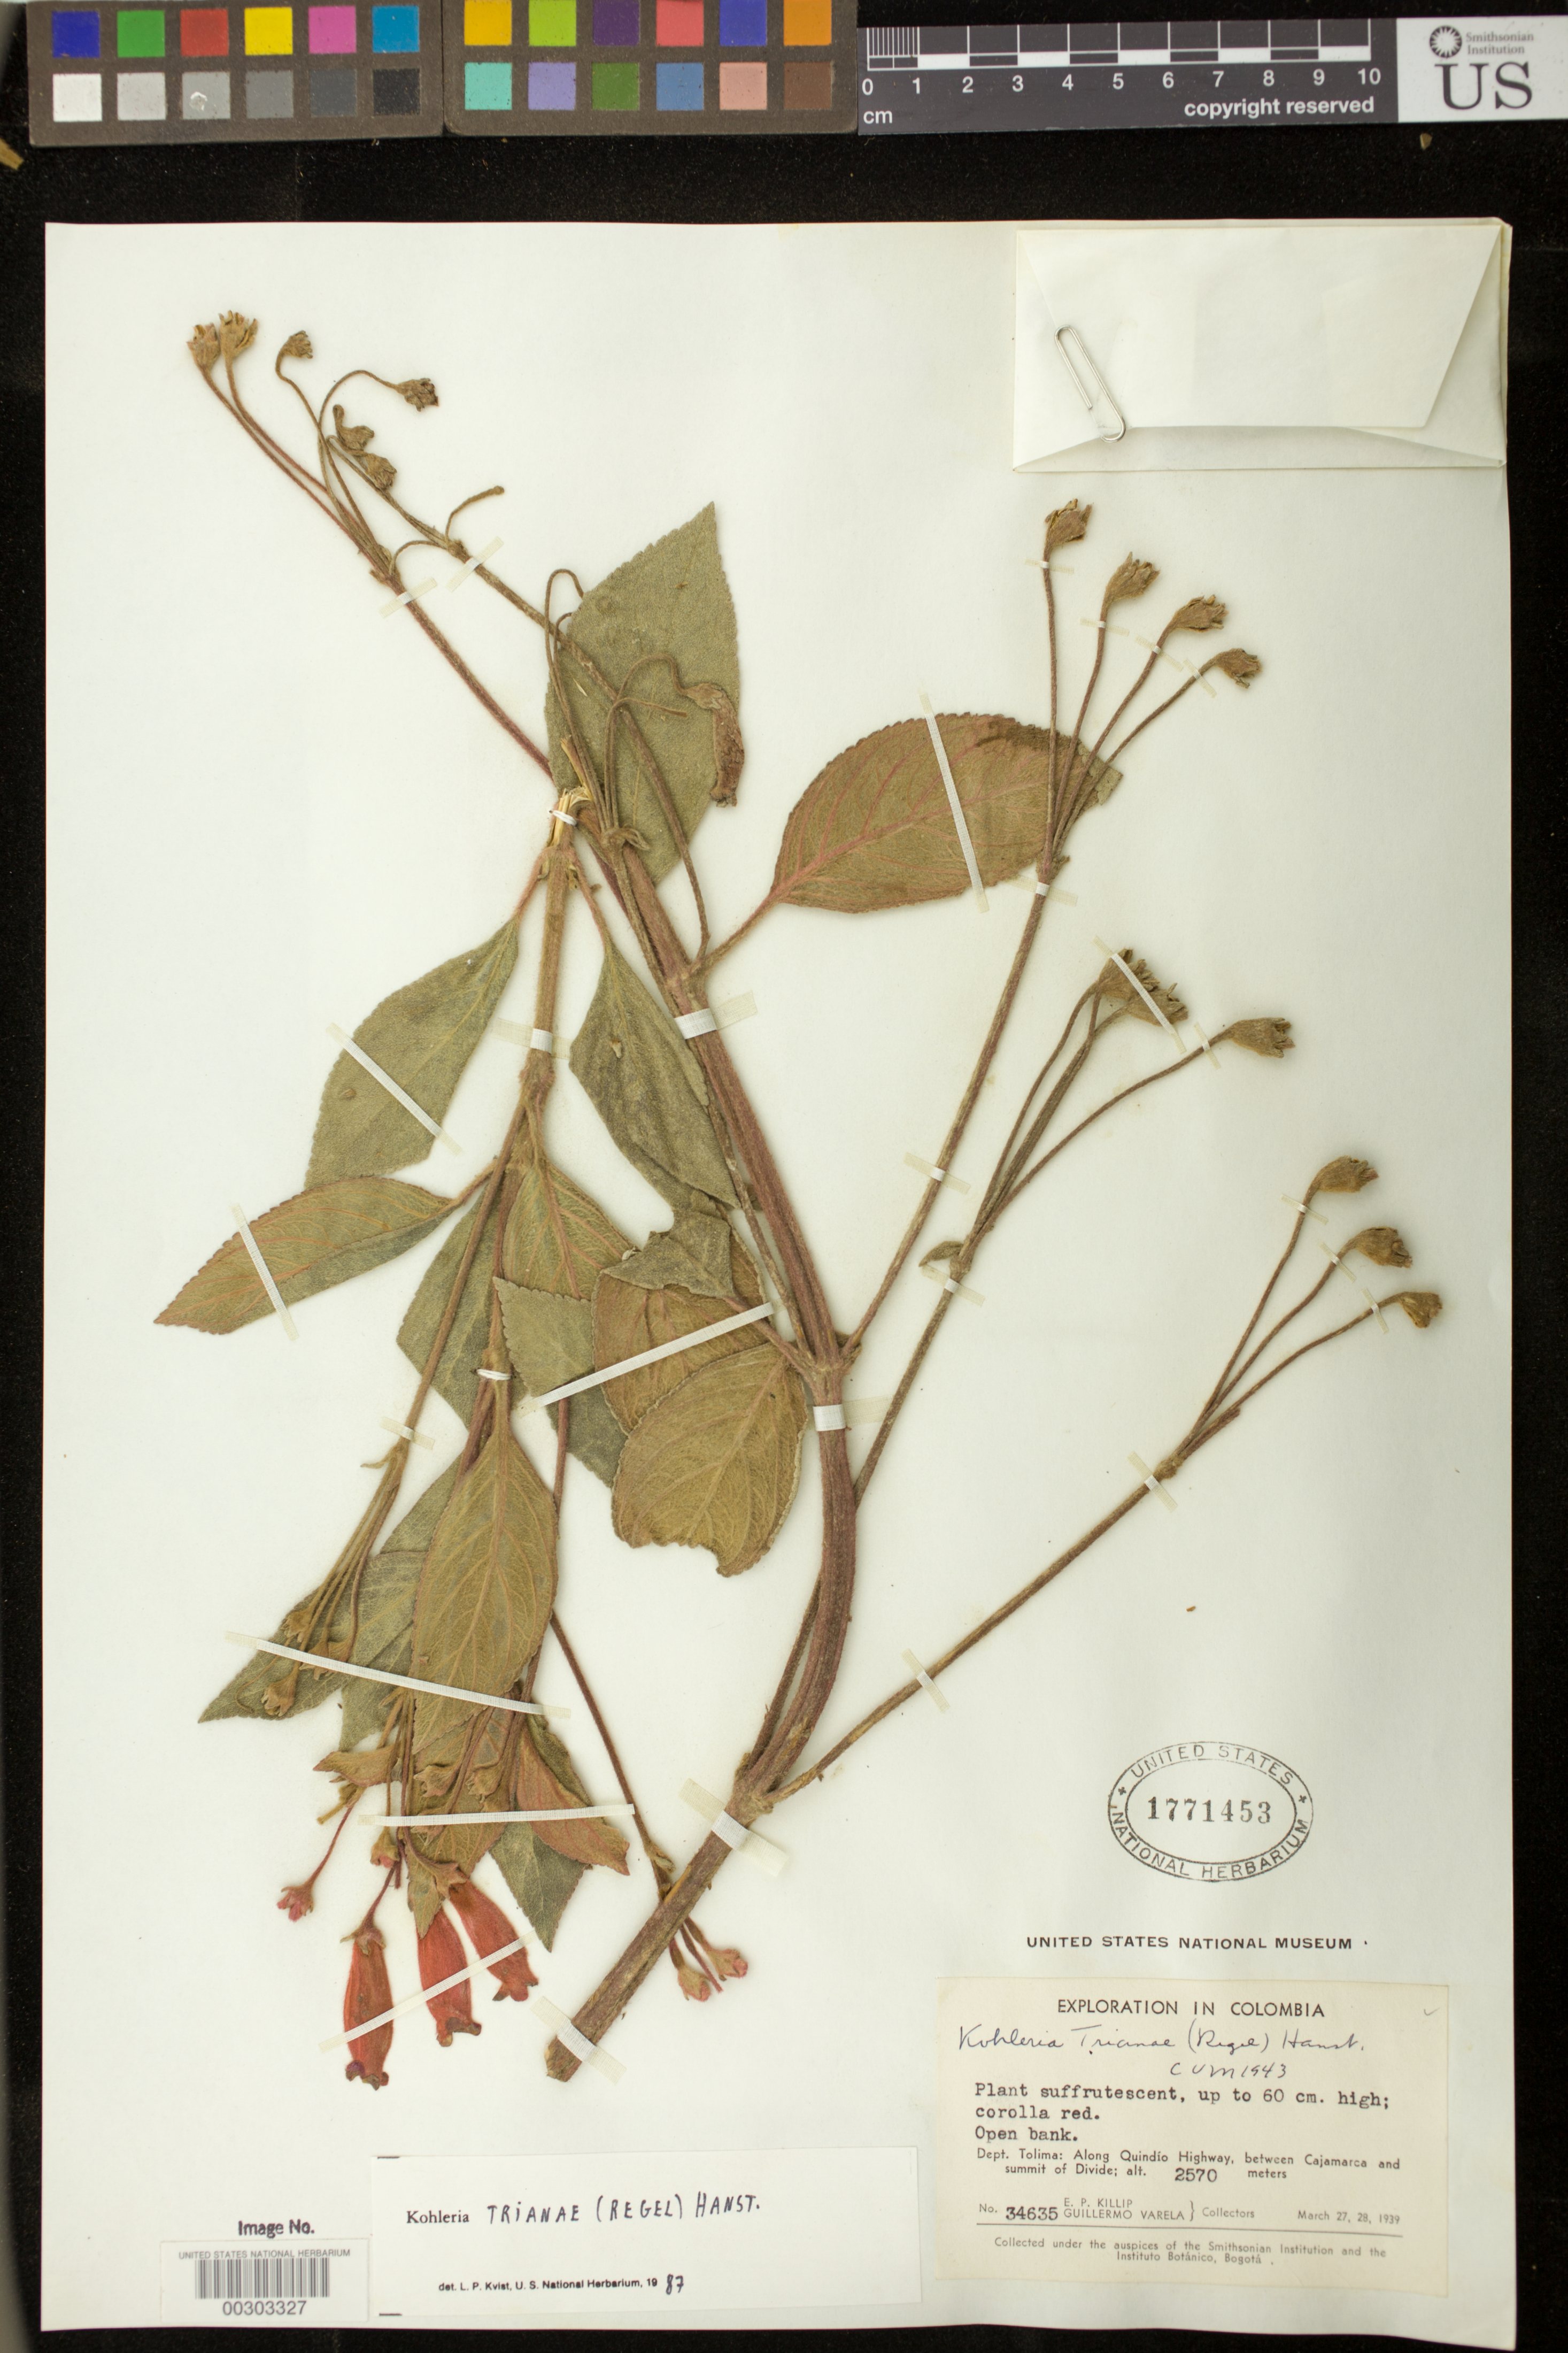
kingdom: Plantae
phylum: Tracheophyta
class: Magnoliopsida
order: Lamiales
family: Gesneriaceae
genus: Kohleria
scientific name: Kohleria trianae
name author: (Regel) Hanst.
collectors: E. P. Killip & G. Varela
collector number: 34635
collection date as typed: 27-28 Mar 1939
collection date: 1939-03-27/1939-03-28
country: Colombia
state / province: Tolima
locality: Along Quindio highway, between Cajamarca and summit of divide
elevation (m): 2570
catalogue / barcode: US 1771453